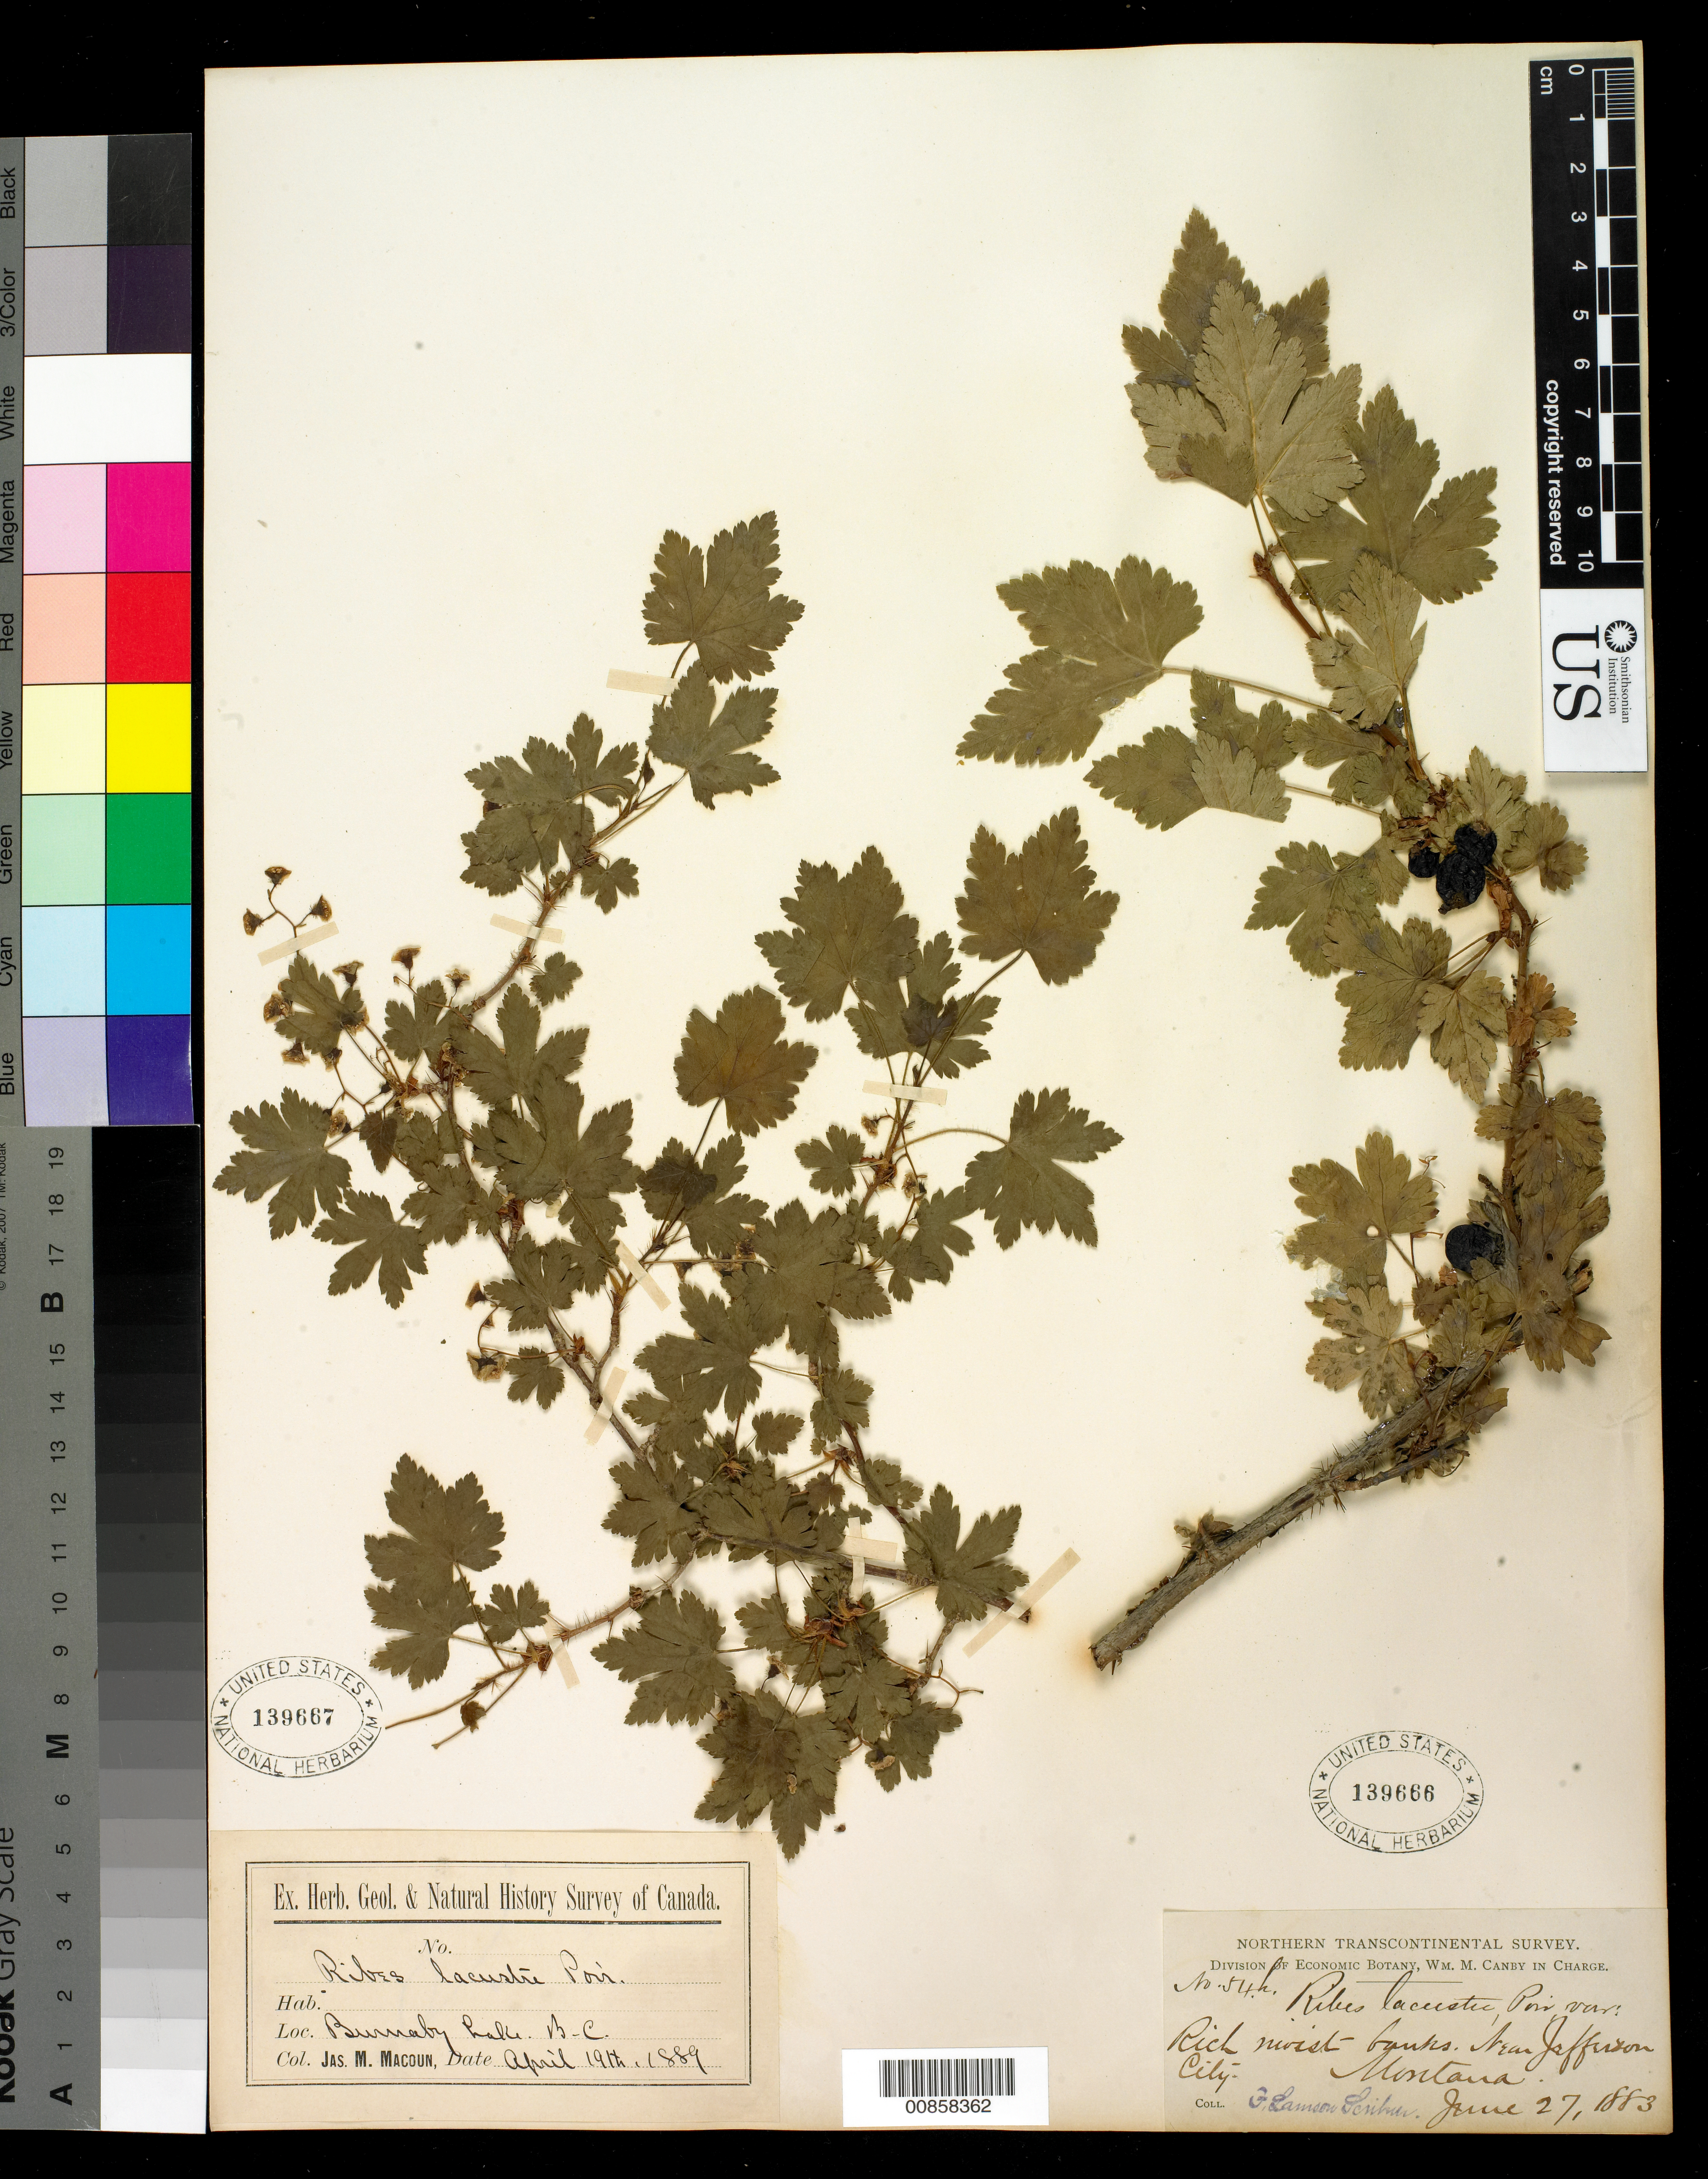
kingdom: Plantae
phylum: Tracheophyta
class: Magnoliopsida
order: Saxifragales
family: Grossulariaceae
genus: Ribes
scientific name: Ribes lacustre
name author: (Pers.) Poir.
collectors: F. L. Scribner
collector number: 54h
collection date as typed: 27 Jun 1883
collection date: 1883-06-27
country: United States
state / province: Montana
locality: Near Jefferson City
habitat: Rich moist banks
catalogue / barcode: US 139666